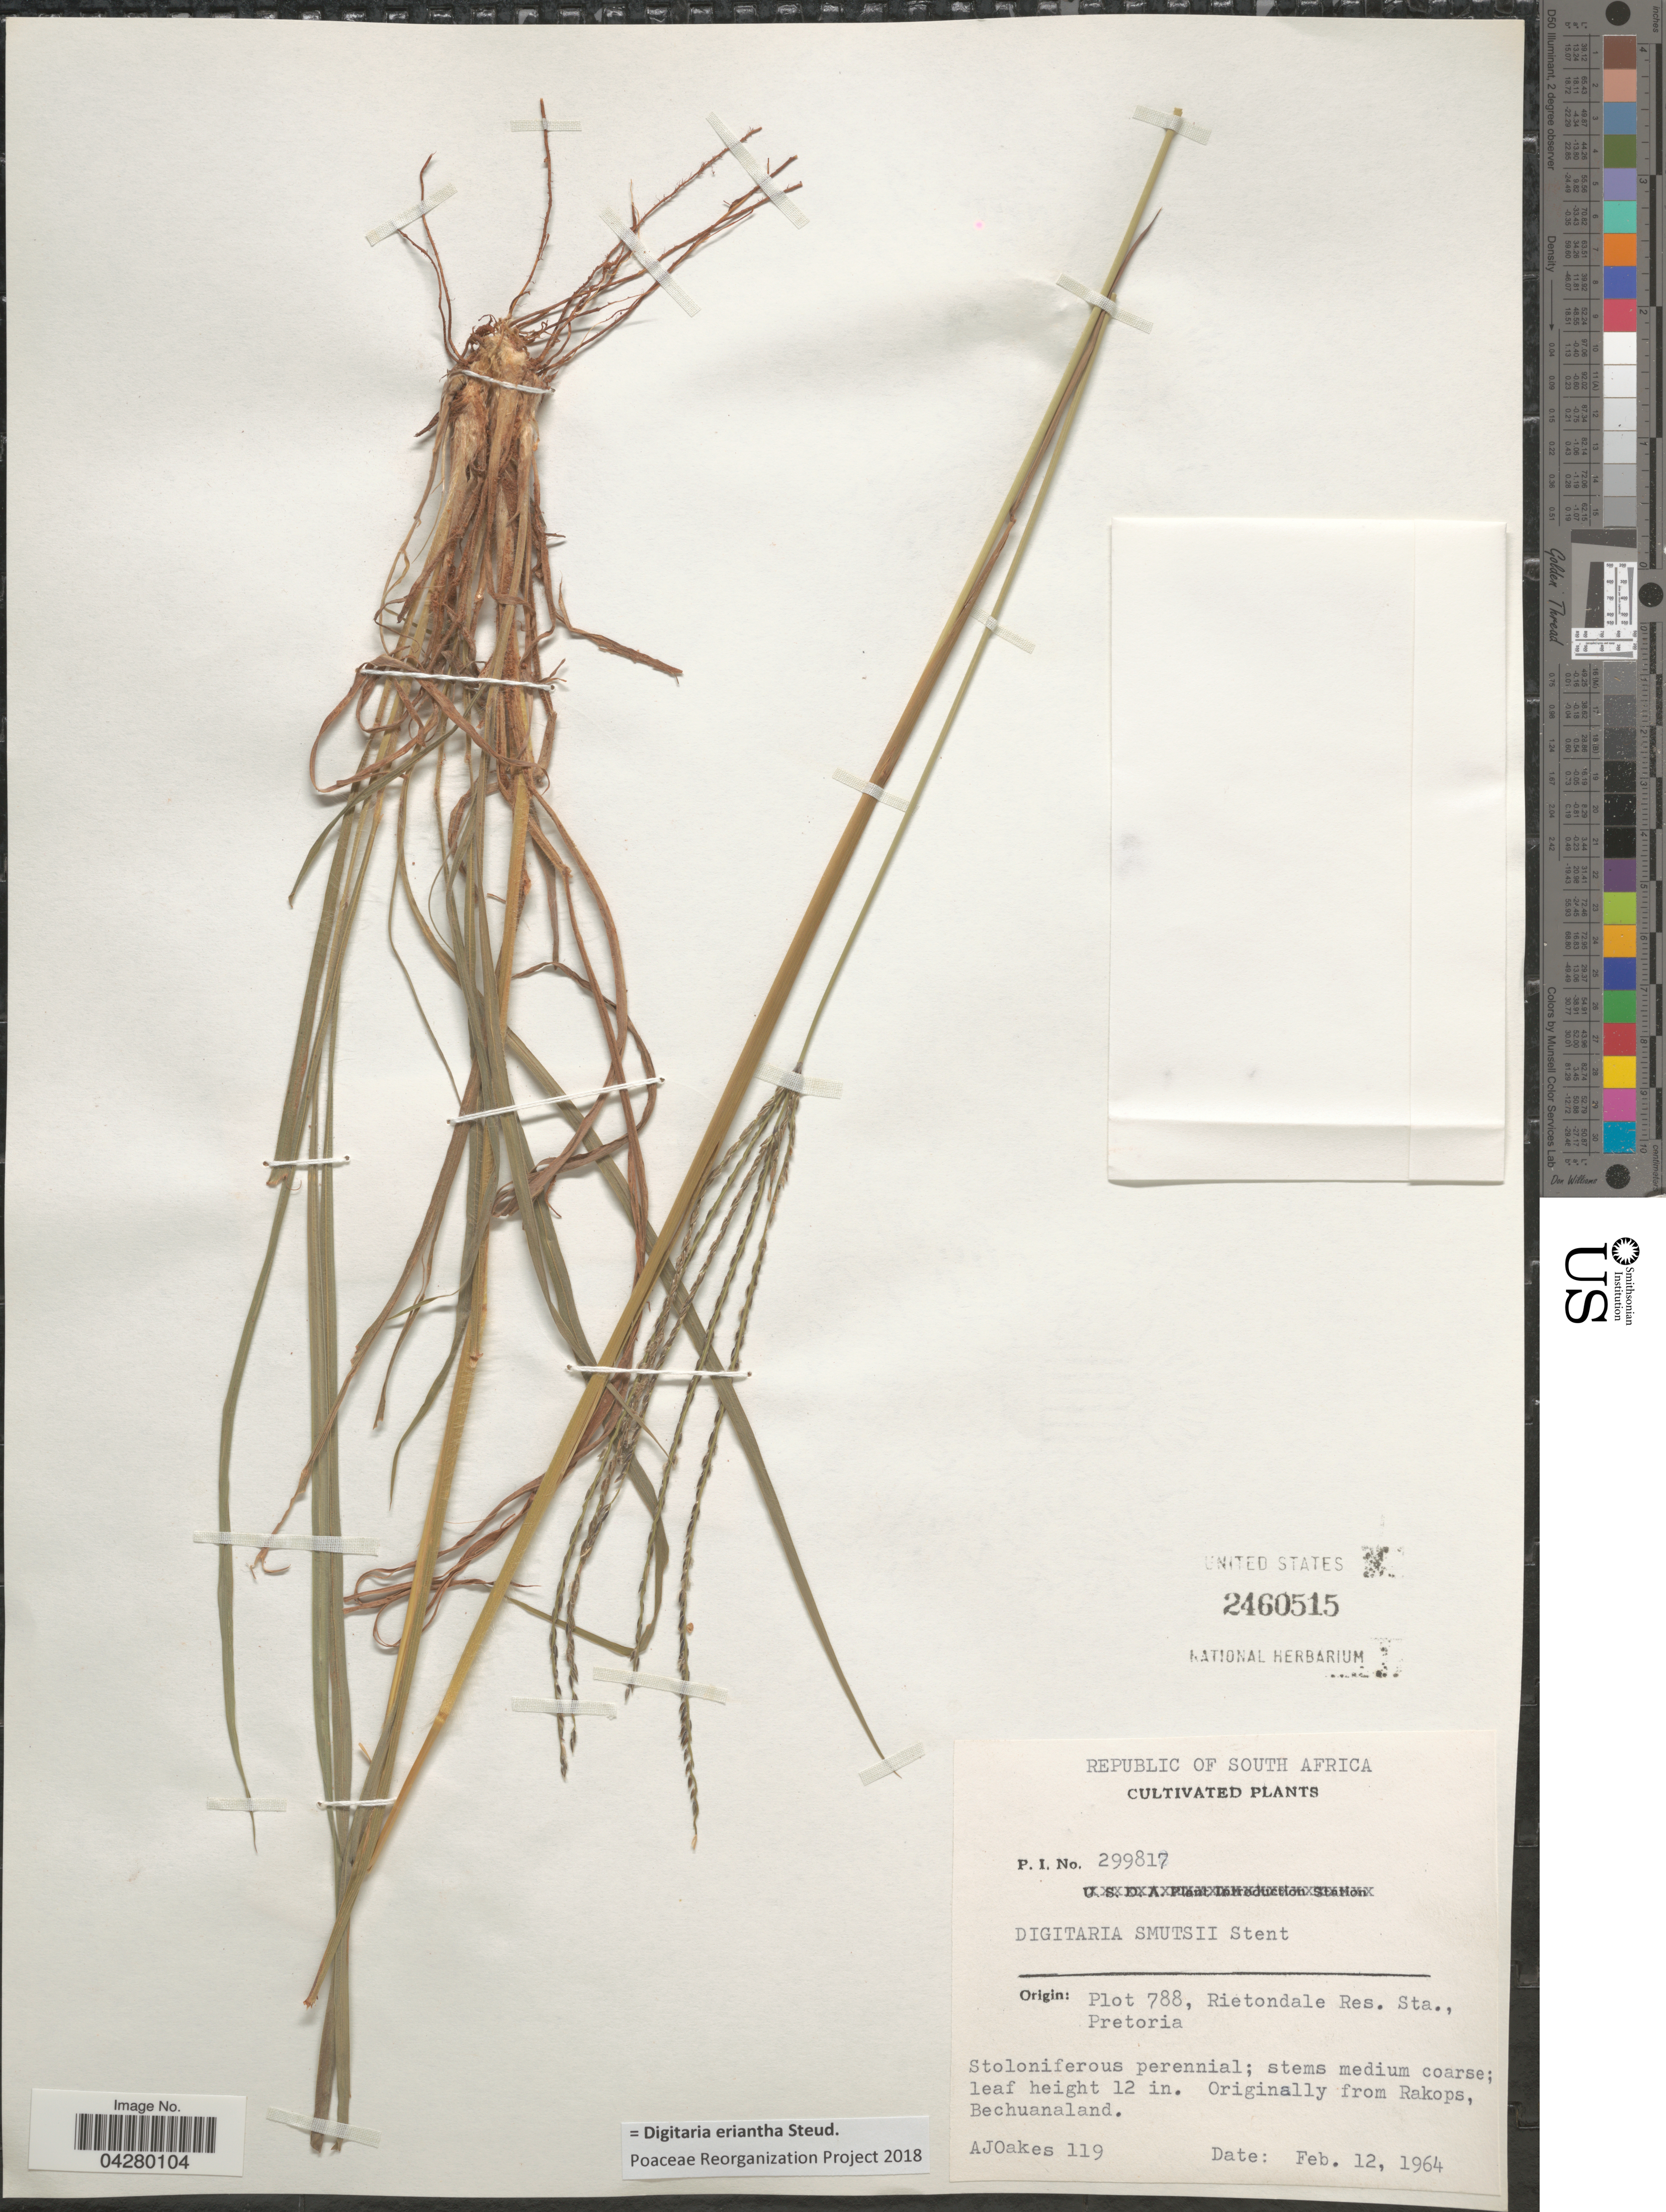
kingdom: Plantae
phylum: Tracheophyta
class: Liliopsida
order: Poales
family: Poaceae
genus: Digitaria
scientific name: Digitaria eriantha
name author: Steud.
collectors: A. Oakes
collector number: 119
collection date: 1964-02-12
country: South Africa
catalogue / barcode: US 2460515